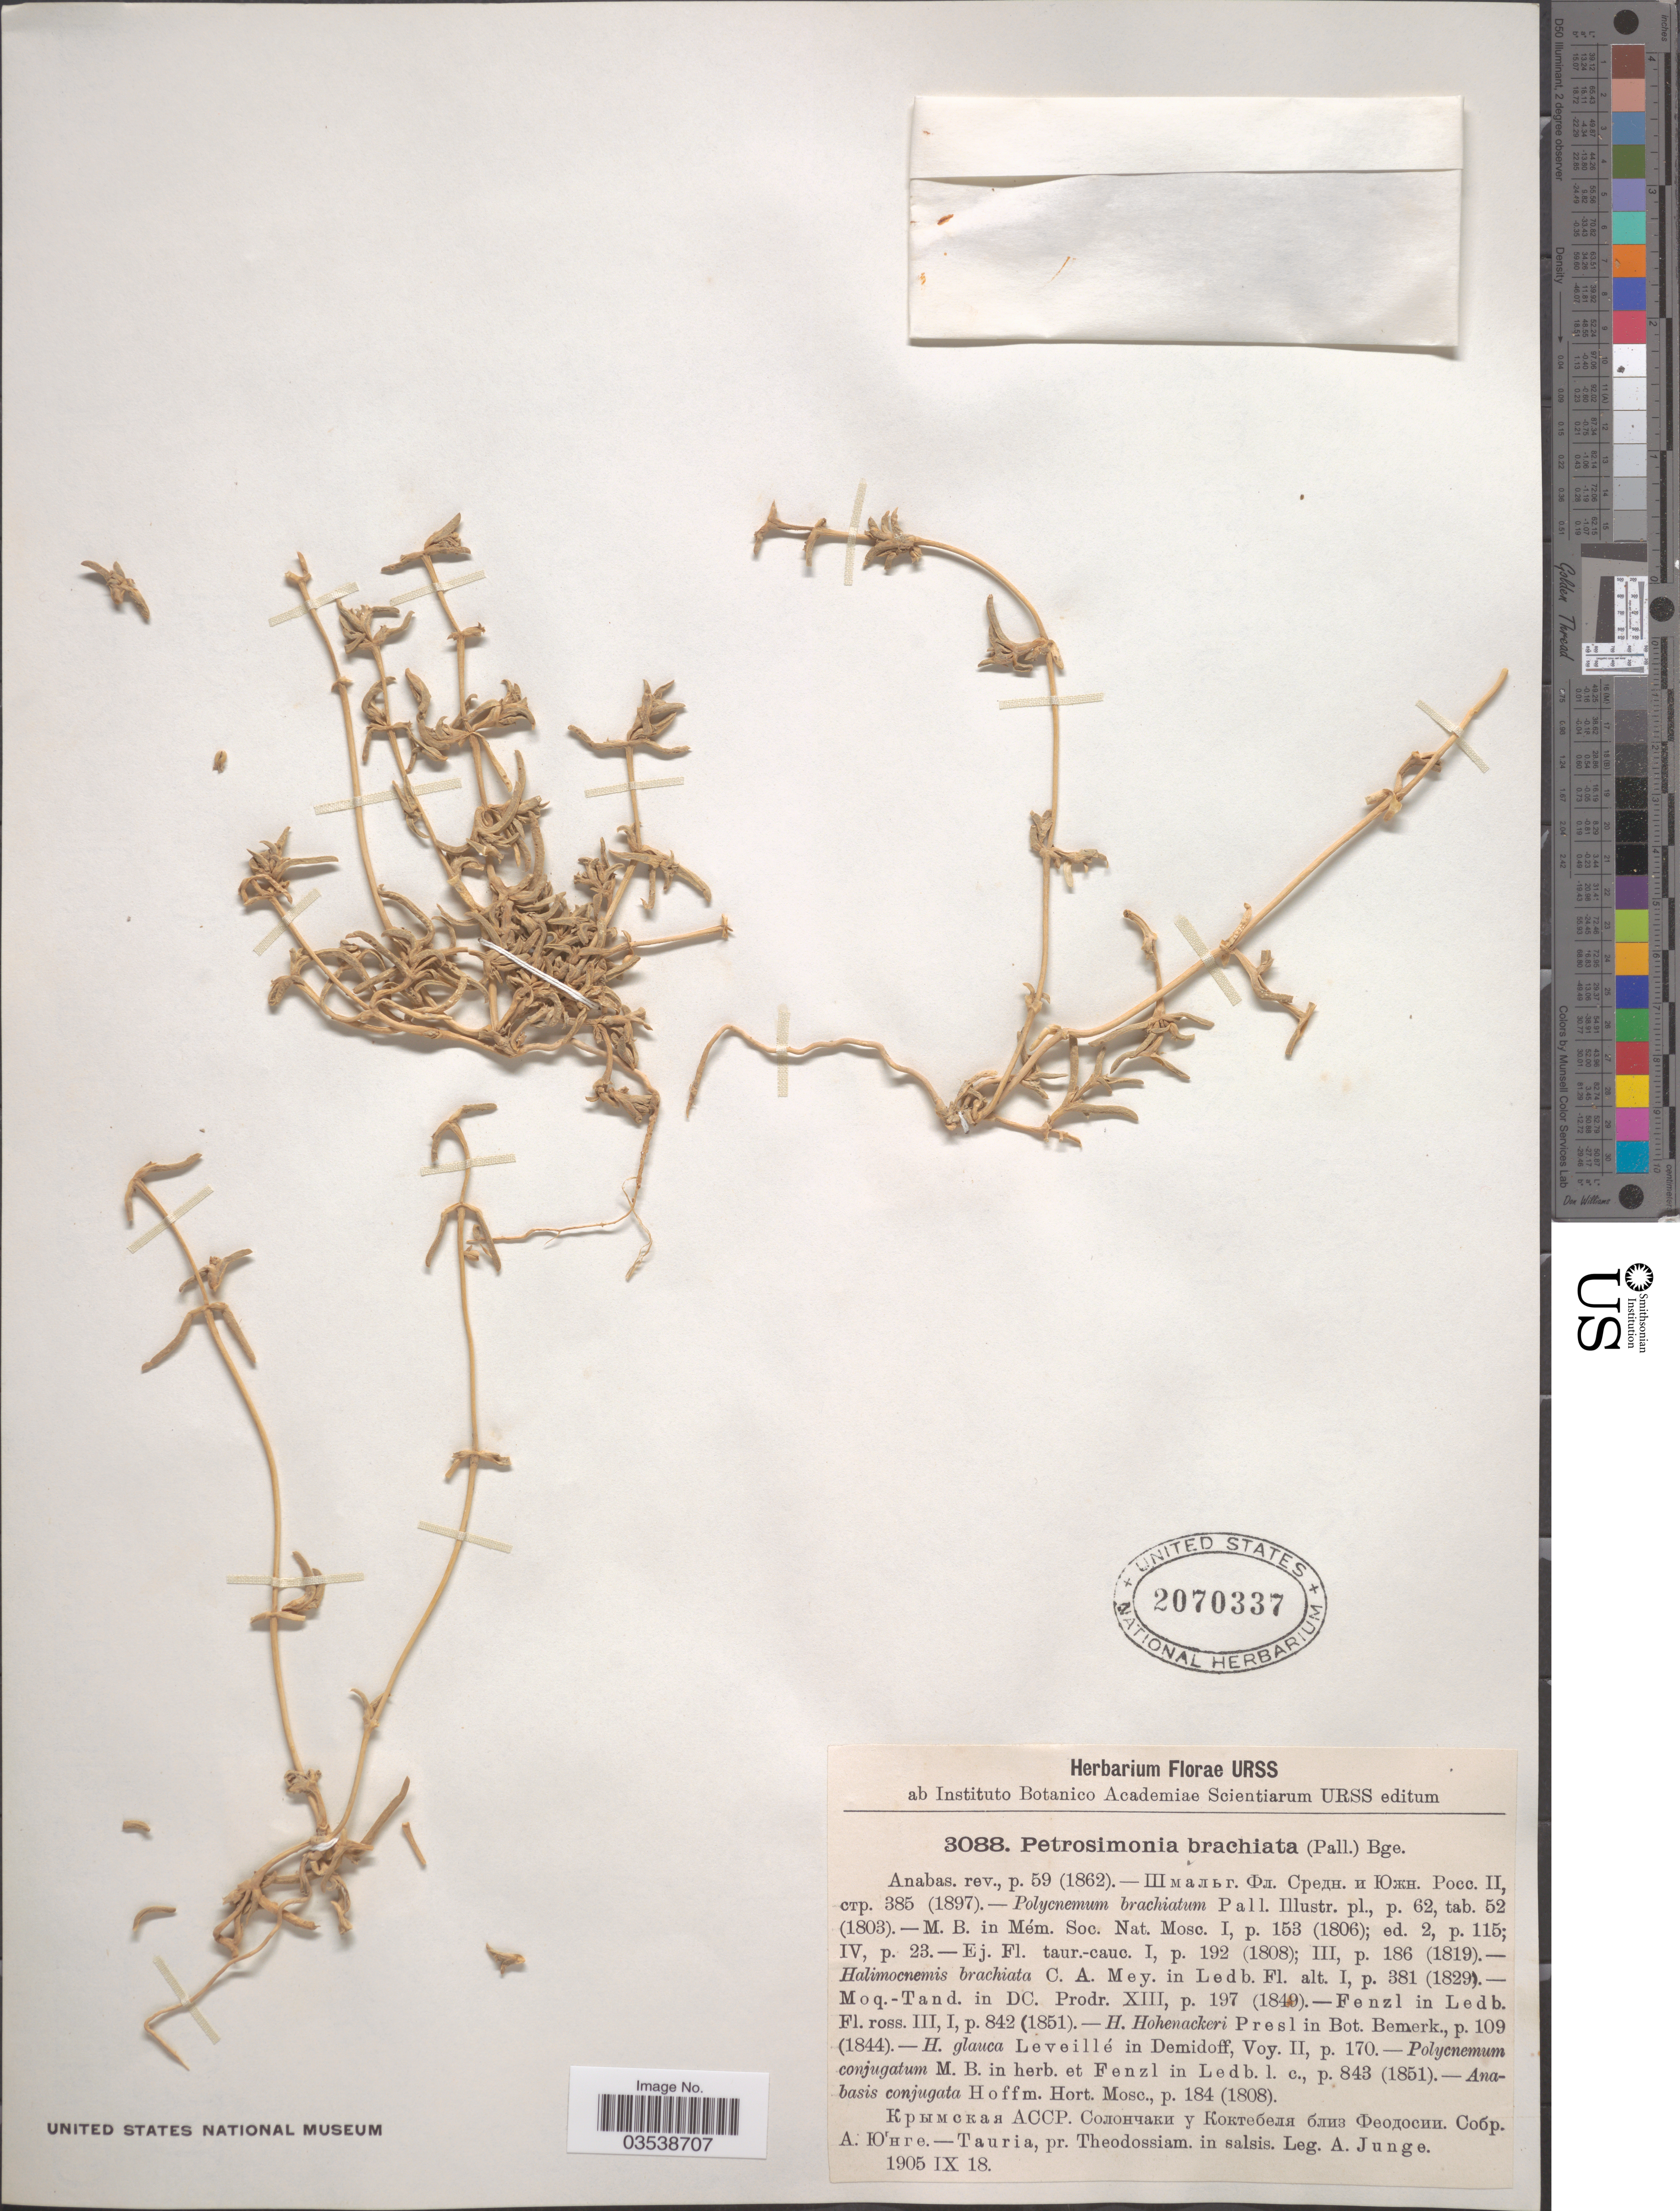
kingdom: Plantae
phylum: Tracheophyta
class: Magnoliopsida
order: Caryophyllales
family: Amaranthaceae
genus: Petrosimonia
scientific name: Petrosimonia brachiata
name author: Bunge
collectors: A. Junge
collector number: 3088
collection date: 1905-09-18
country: Ukraine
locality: Tauria, pr. Theodossiam.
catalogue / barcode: US 2070337